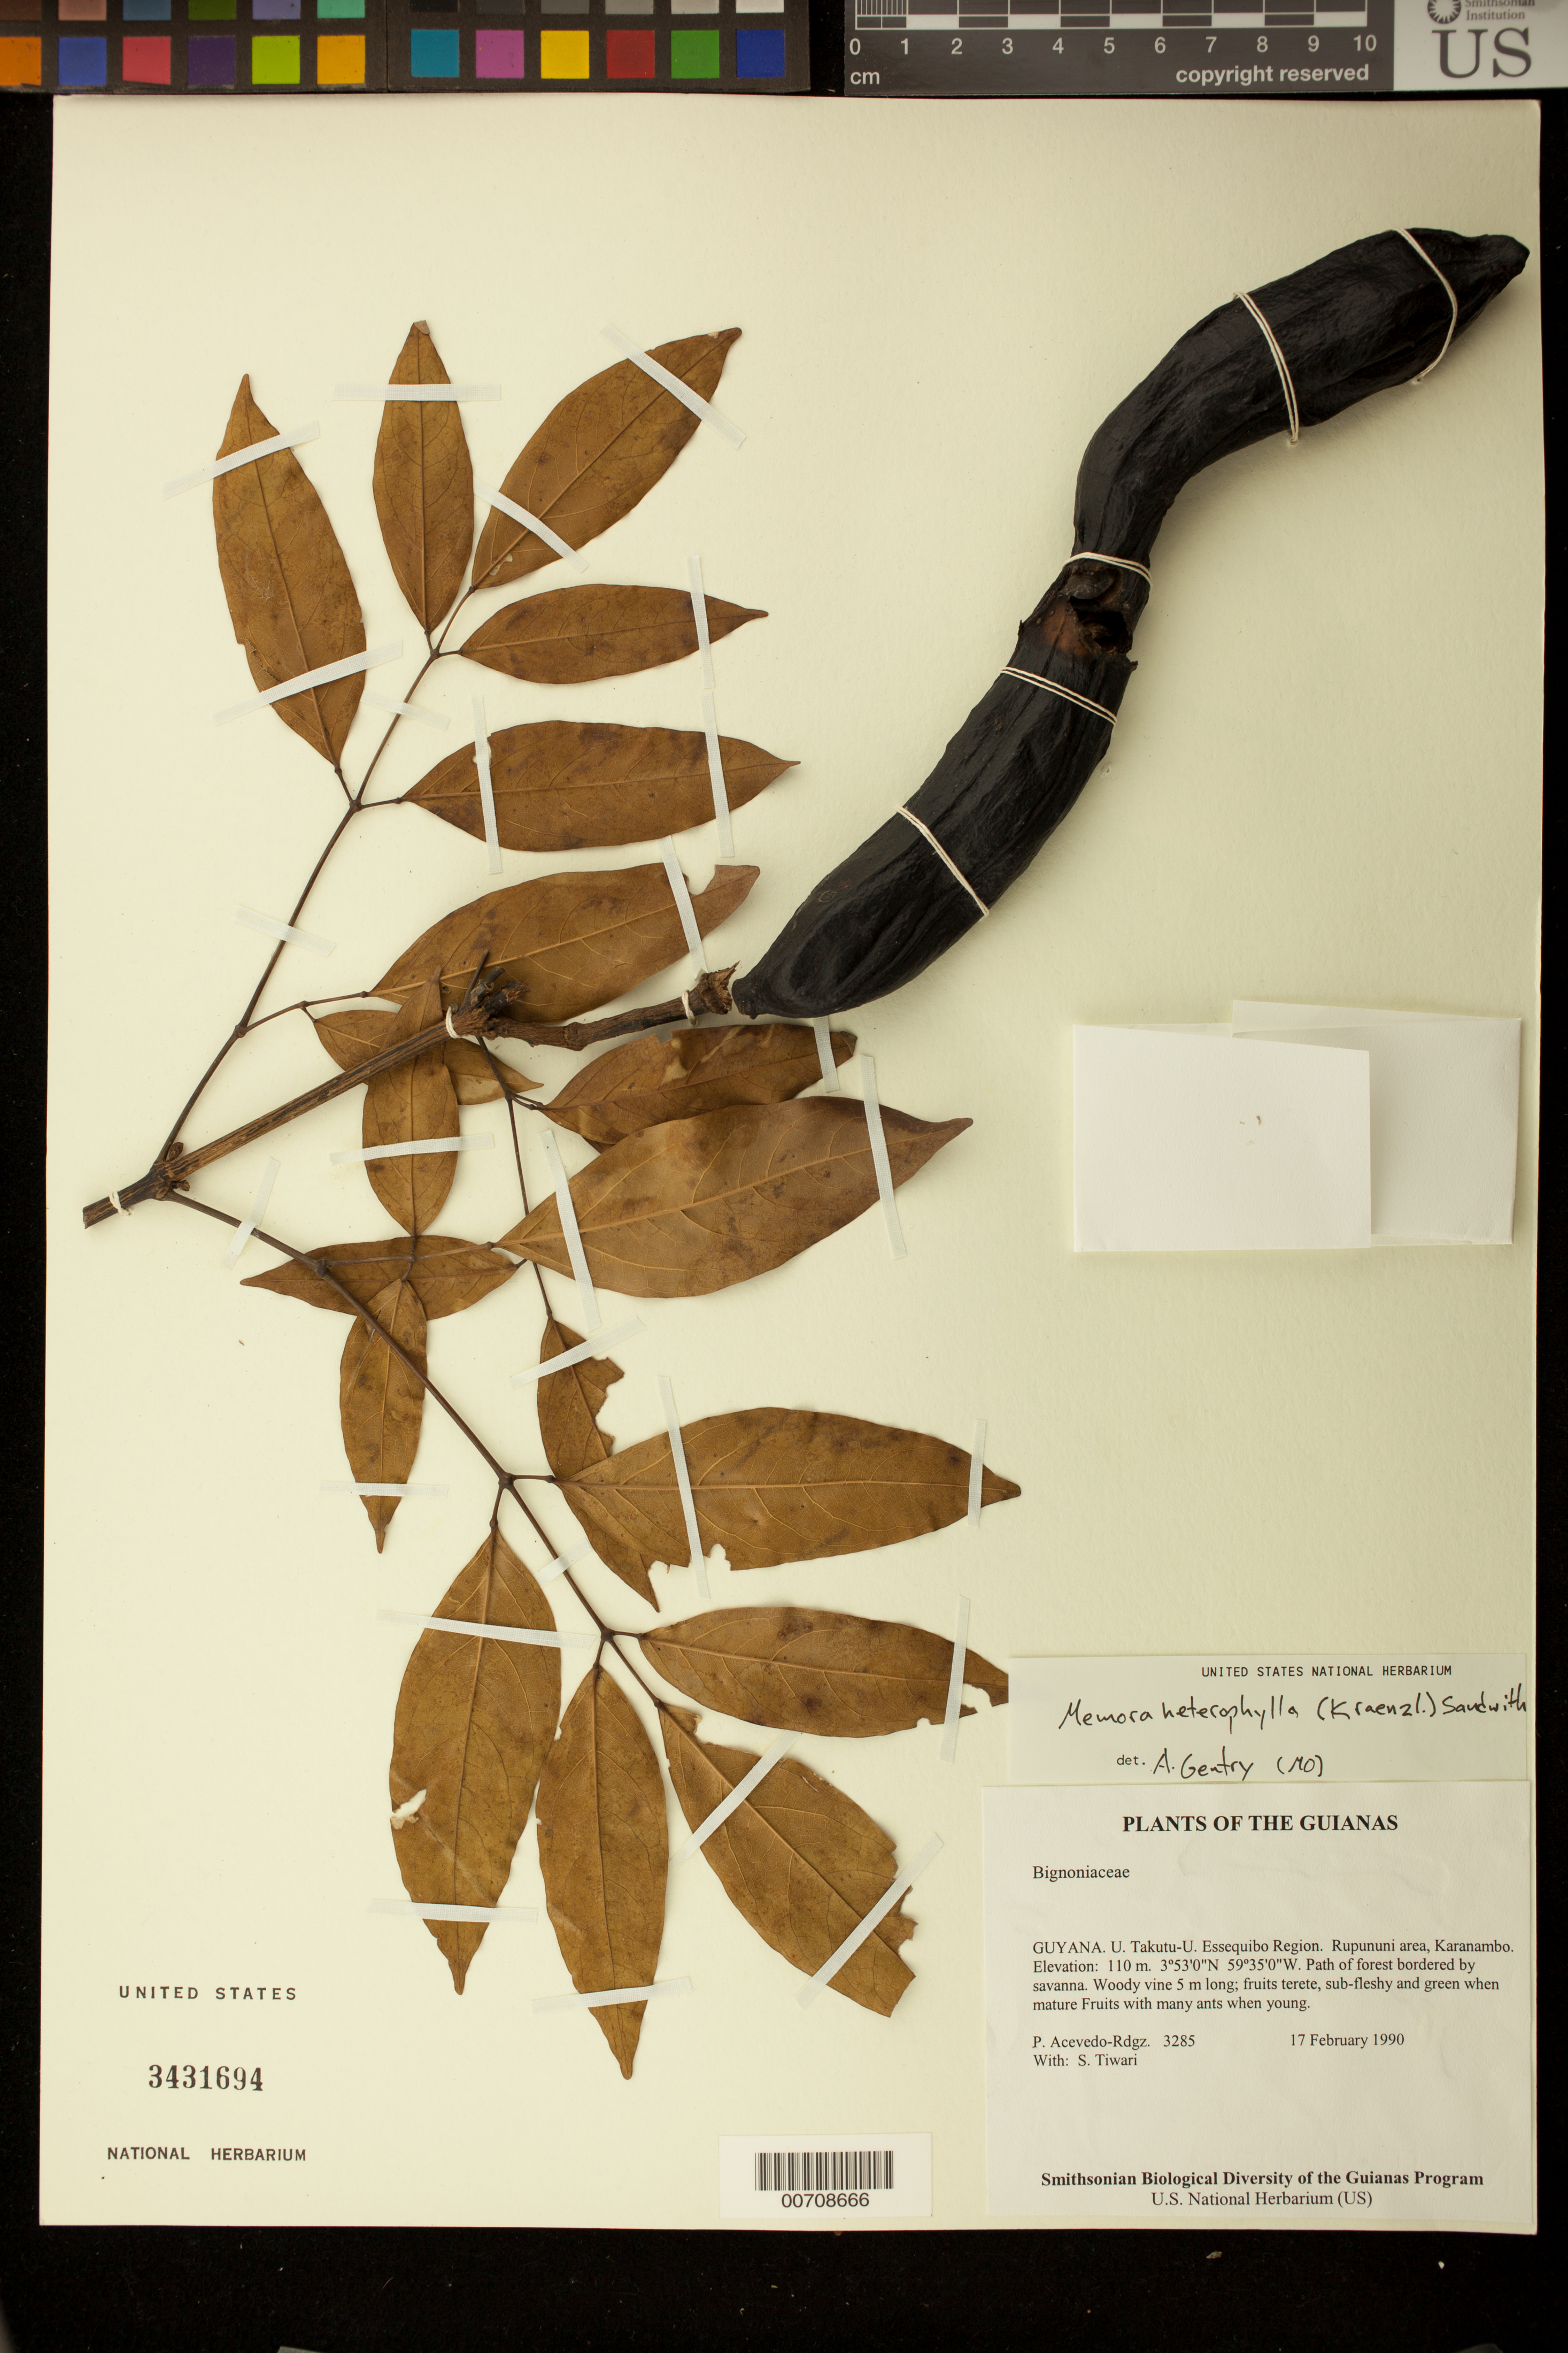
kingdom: Plantae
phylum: Tracheophyta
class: Magnoliopsida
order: Lamiales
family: Bignoniaceae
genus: Adenocalymma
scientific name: Adenocalymma schomburgkii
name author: (DC.) L.G. Lohmann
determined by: Fonseca, L. H. M.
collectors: P. Acevedo-Rodr. & S. Tiwari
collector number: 3285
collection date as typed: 17 Feb 1990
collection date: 1990-02-17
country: Guyana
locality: U. Takutu - U. Essequibo. Rupununi area, Karanambo.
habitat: Path of forest bordered by savanna.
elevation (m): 110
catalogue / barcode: US 3431694